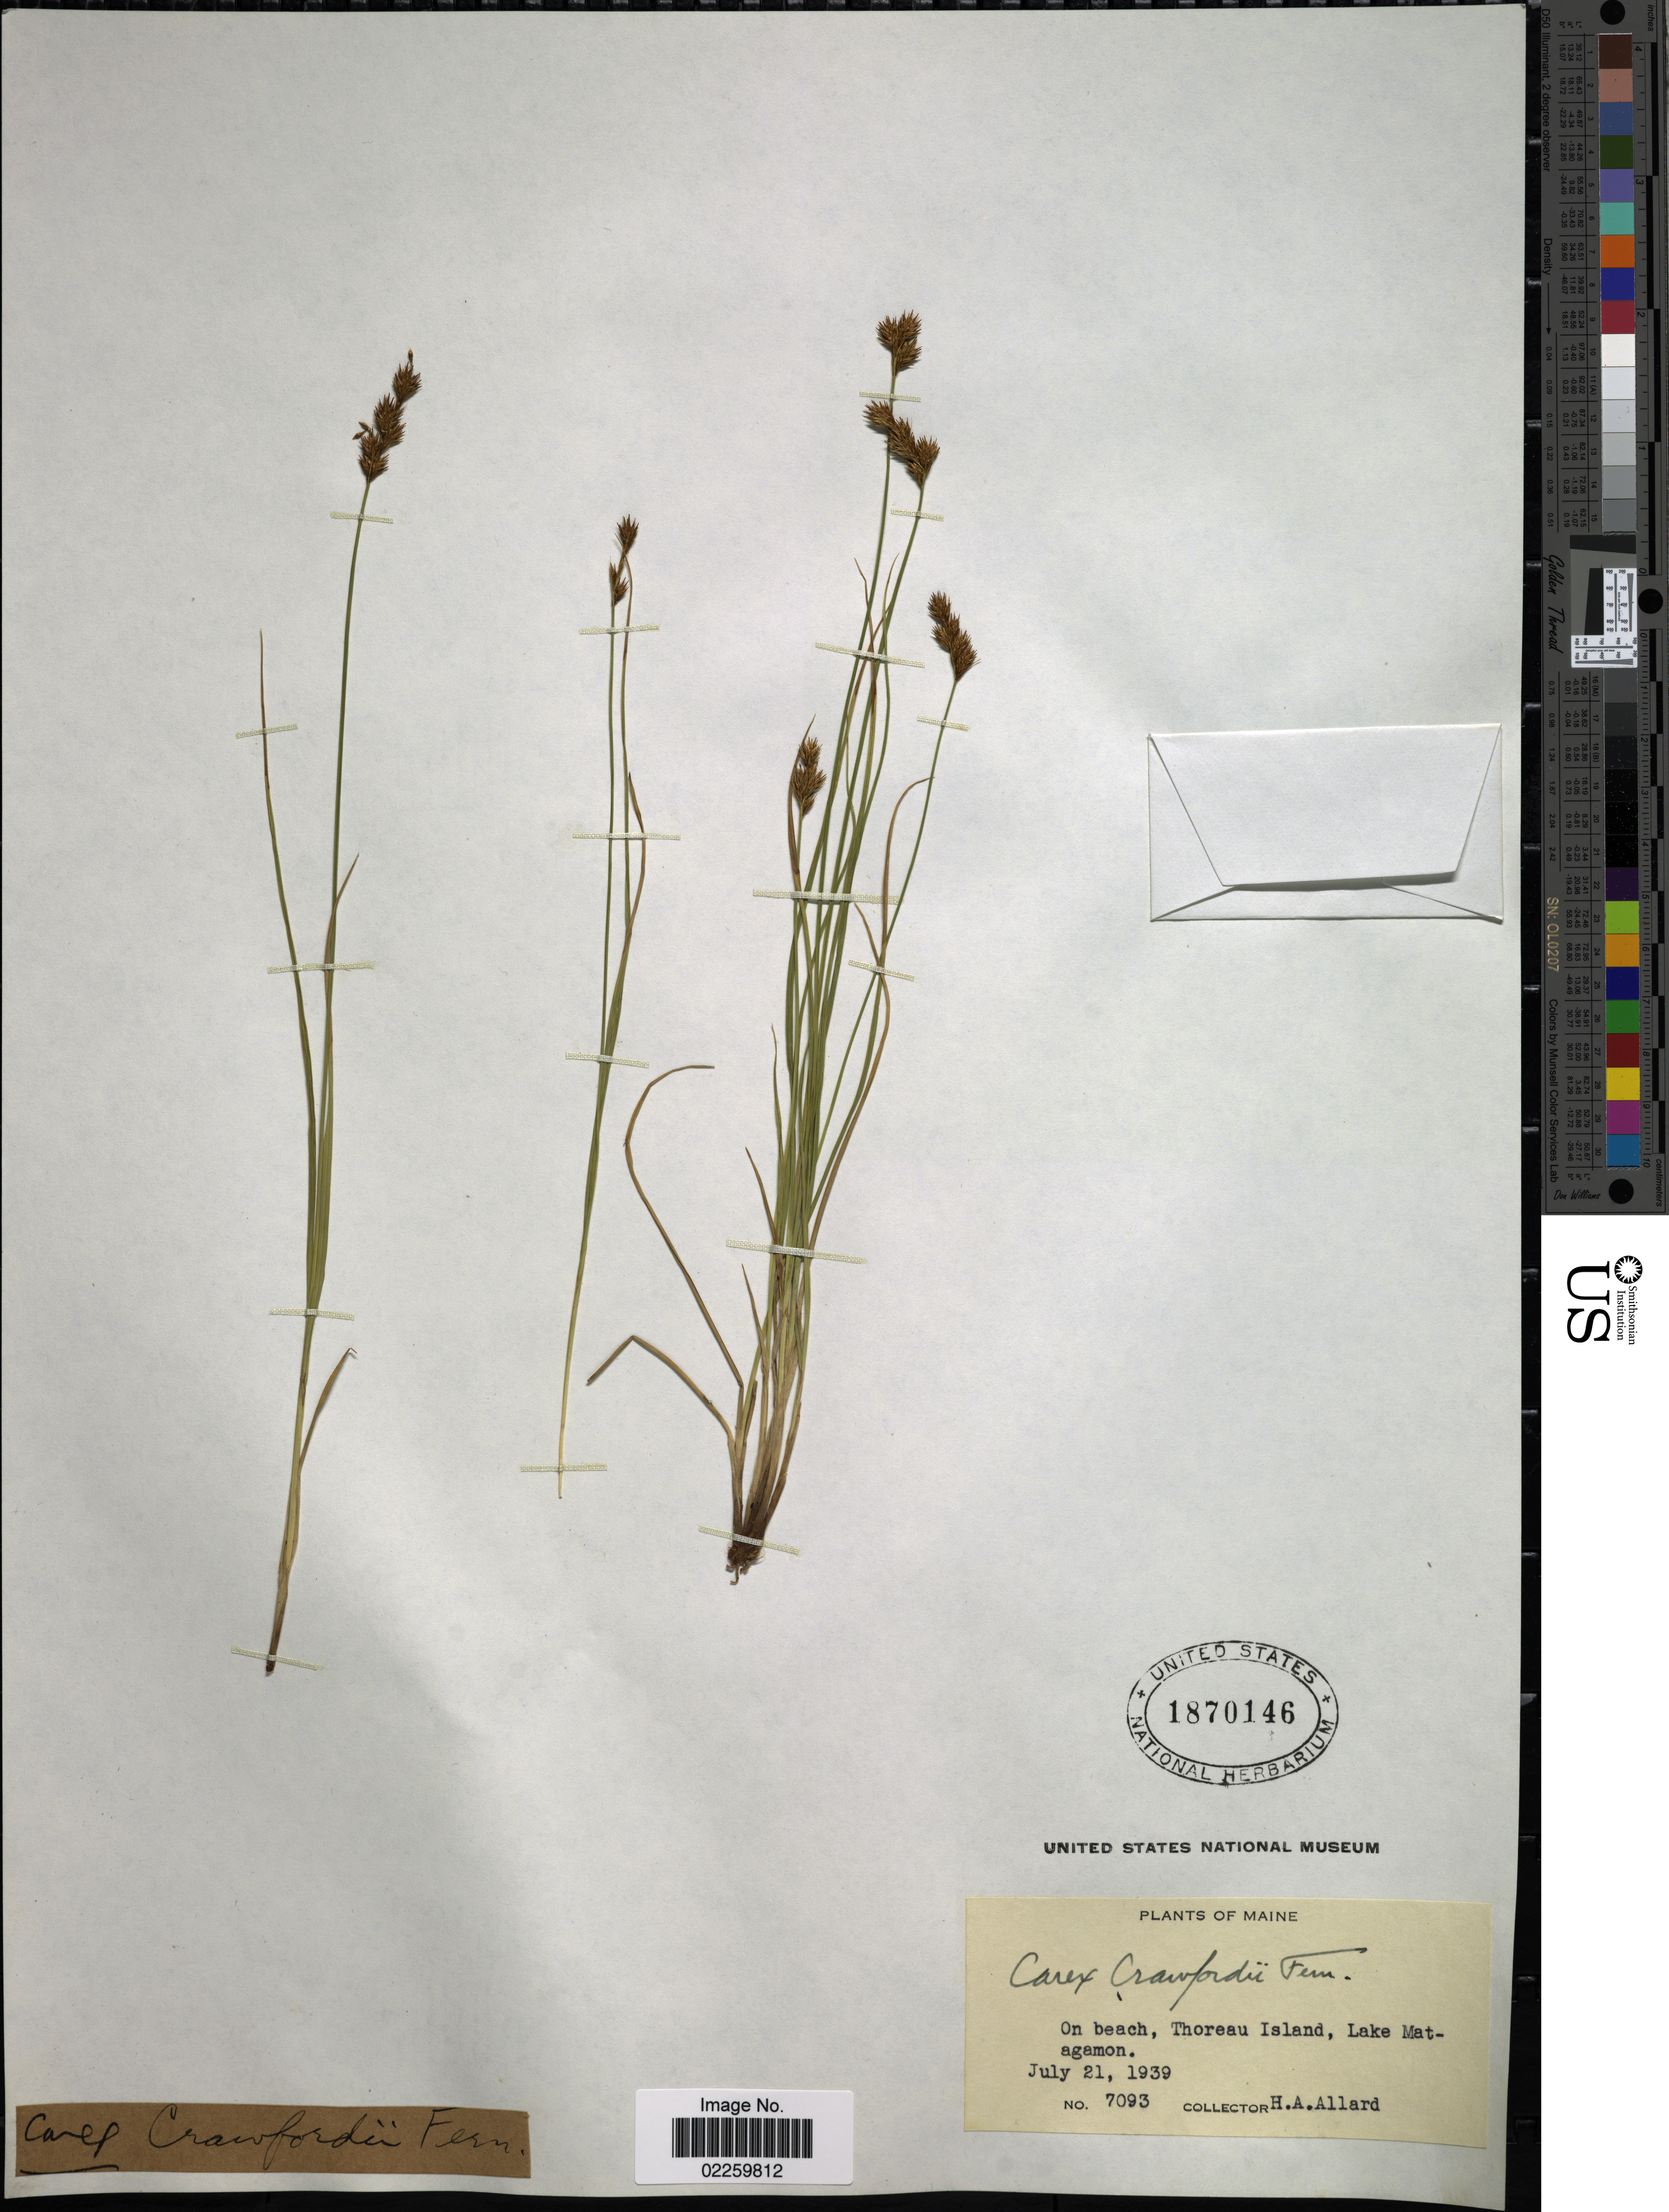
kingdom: Plantae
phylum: Tracheophyta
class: Liliopsida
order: Poales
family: Cyperaceae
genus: Carex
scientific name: Carex crawfordii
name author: Fernald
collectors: H. A. Allard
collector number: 7093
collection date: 1939-07-21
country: United States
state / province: Maine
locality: On beach, Thoreau Island, Lake Matagamon.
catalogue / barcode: US 1870146